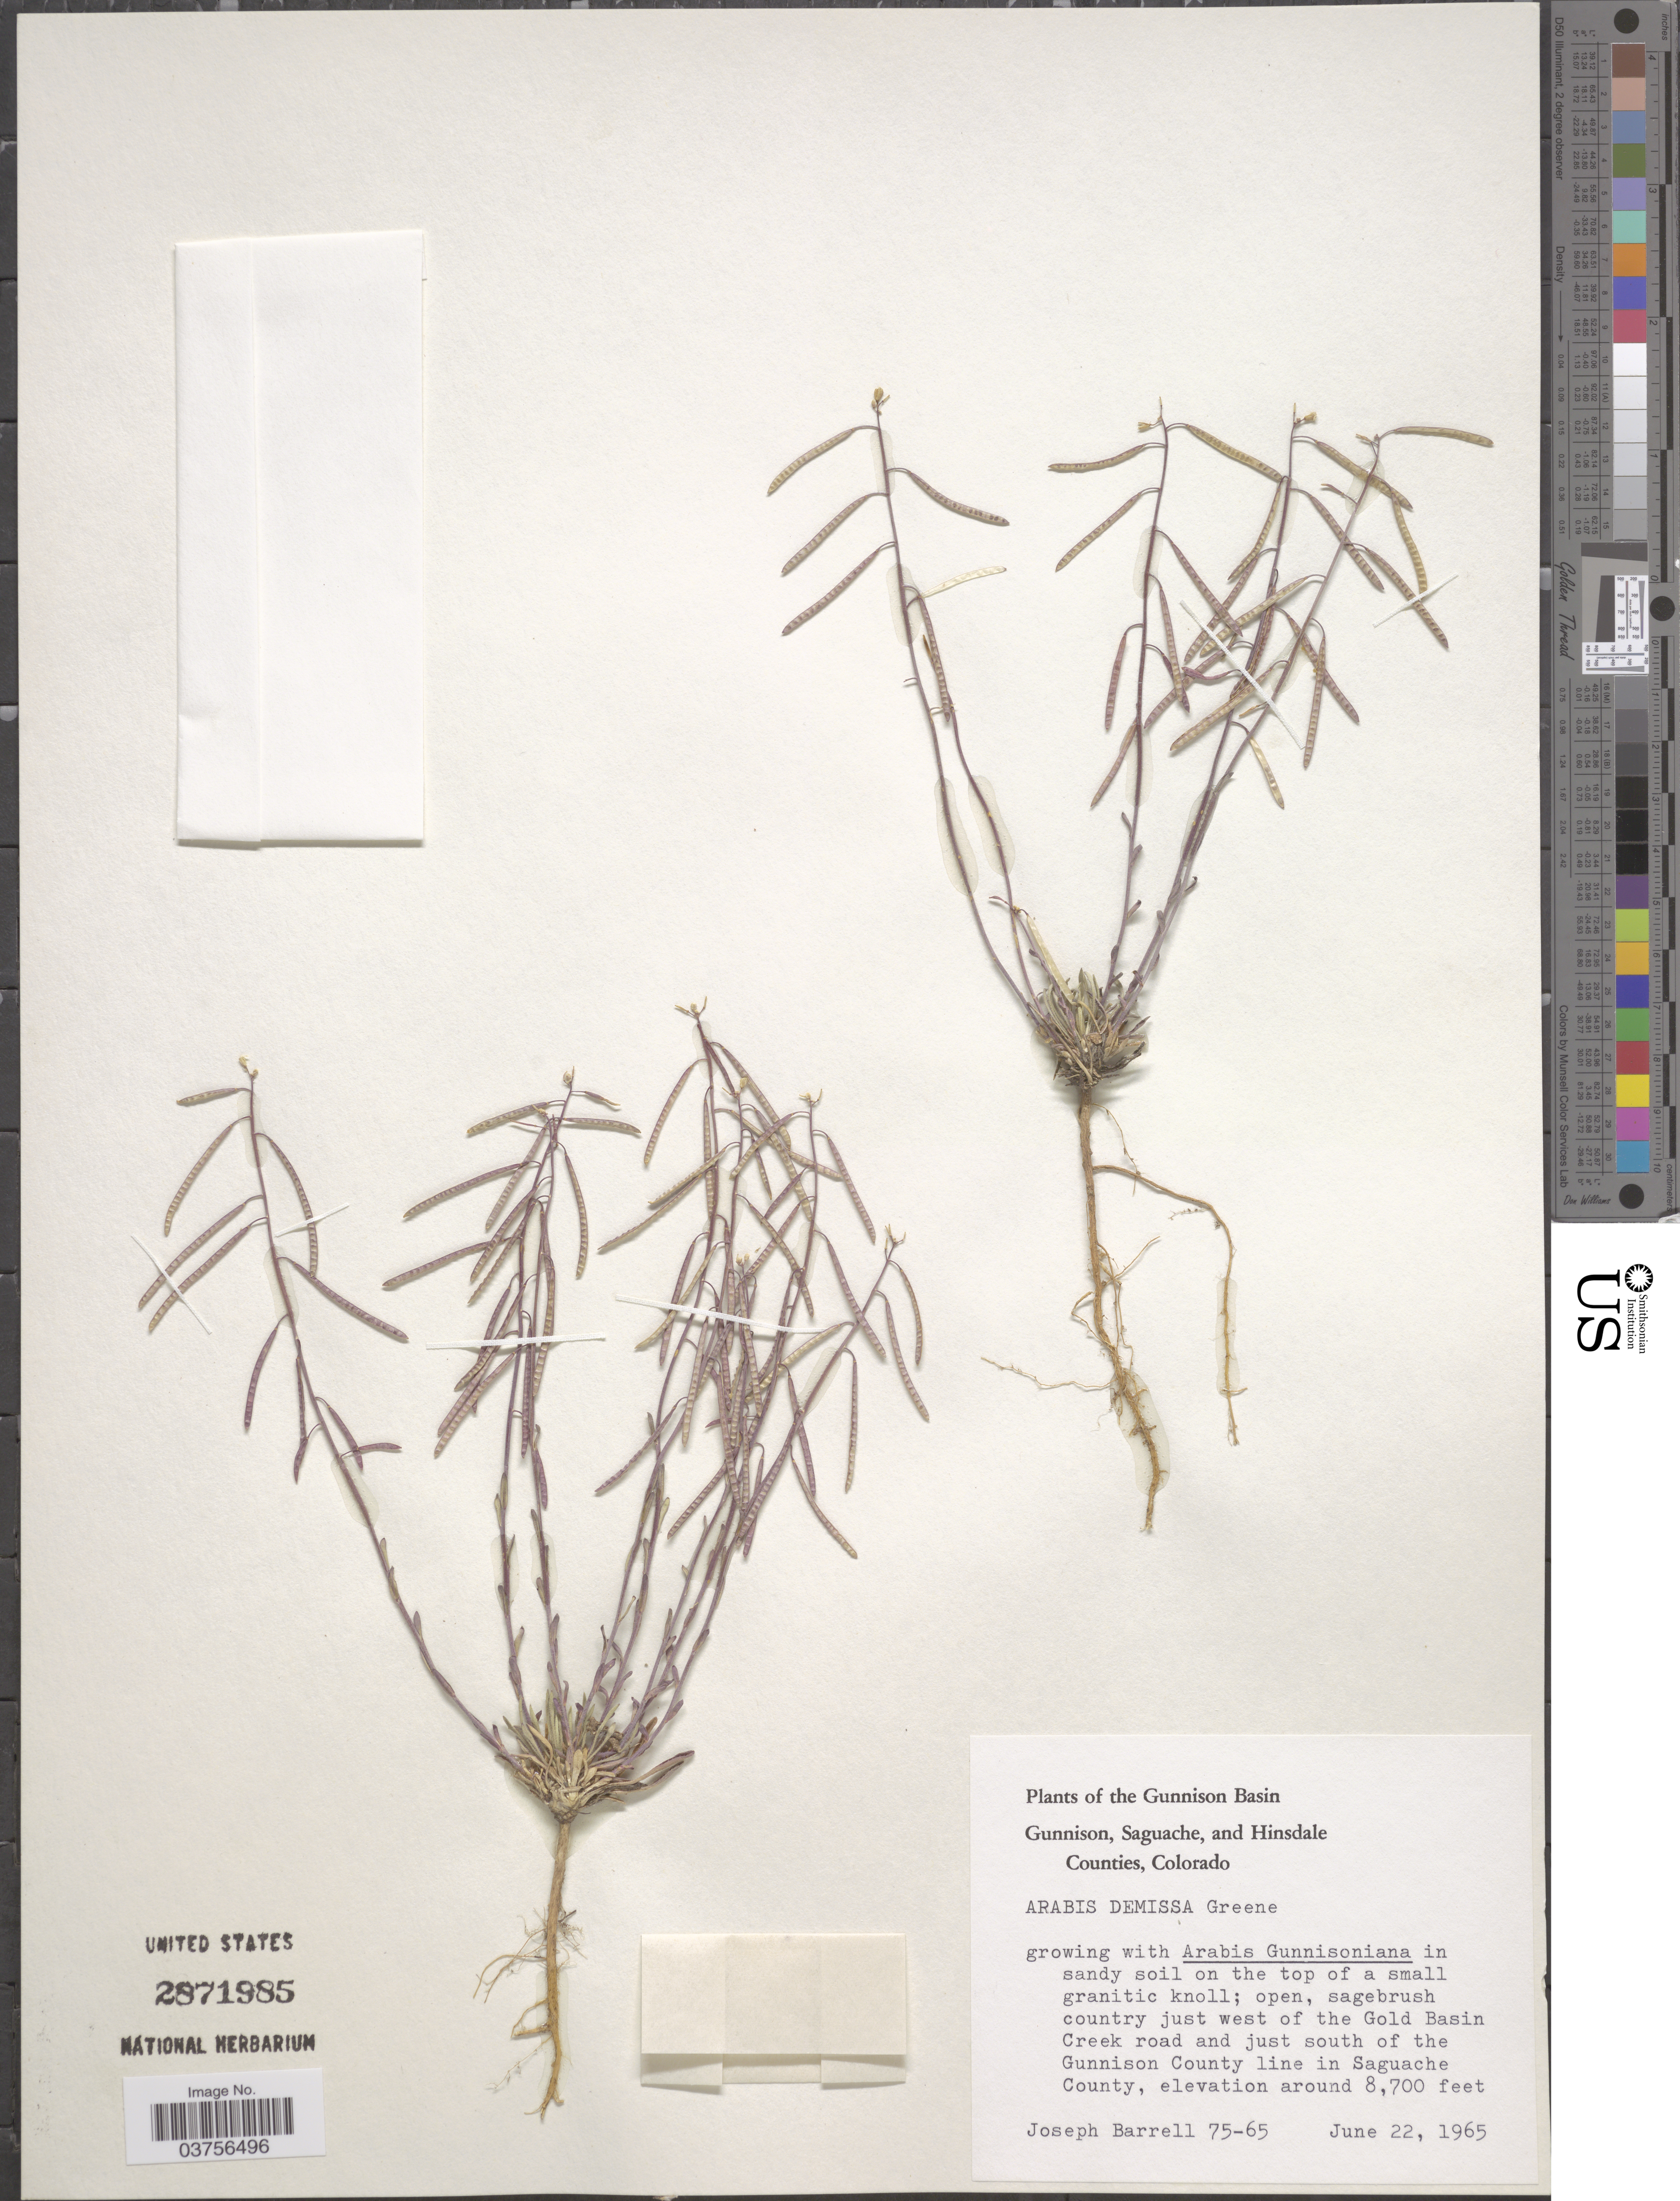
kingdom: Plantae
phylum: Tracheophyta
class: Magnoliopsida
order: Brassicales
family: Brassicaceae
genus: Arabis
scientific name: Arabis demissa var. demissa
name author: Greene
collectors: J. Barrell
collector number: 75-65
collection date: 1965-06-22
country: United States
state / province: Colorado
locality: The Gunnison Basin. Sagebrush country just west of the Gold Basin Creek road and just south of the Gunnison County line in Saguache County.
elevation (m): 2652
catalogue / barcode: US 2871985